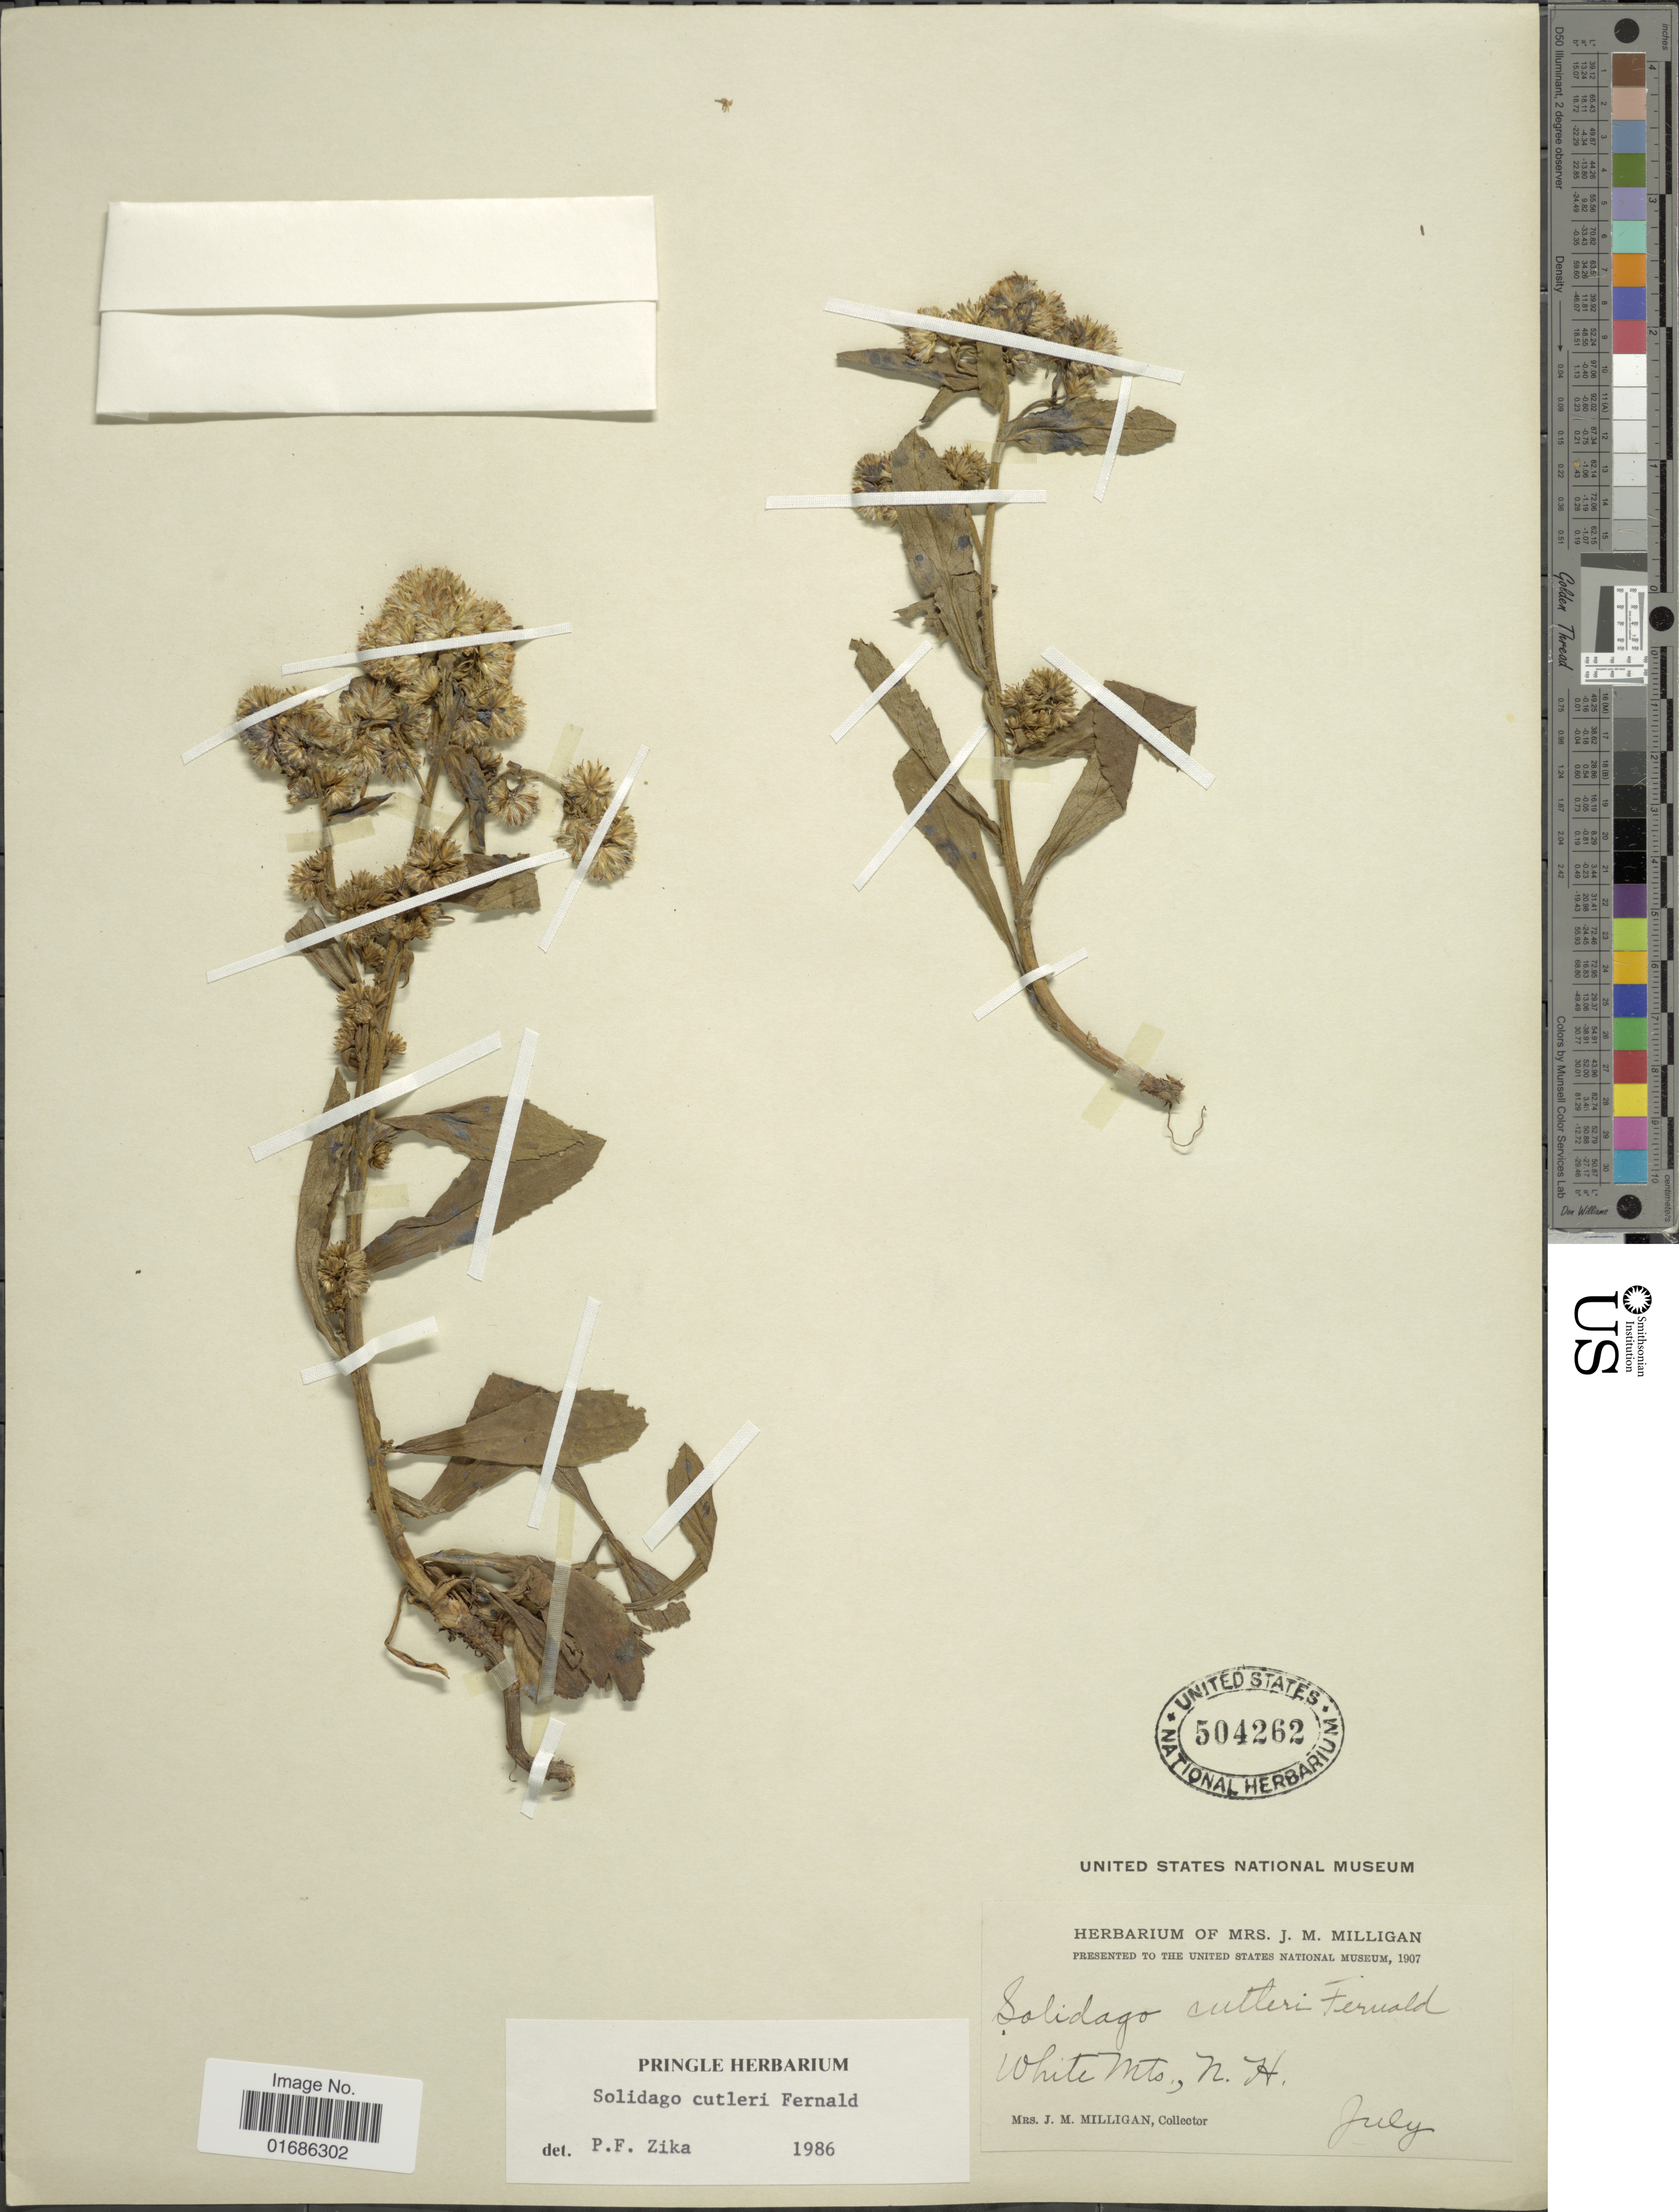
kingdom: Plantae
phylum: Tracheophyta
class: Magnoliopsida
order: Asterales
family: Asteraceae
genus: Solidago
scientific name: Solidago cutleri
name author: Fernald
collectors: J. M. Milligan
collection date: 1907-07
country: United States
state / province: New Hampshire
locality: White mts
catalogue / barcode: US 504262